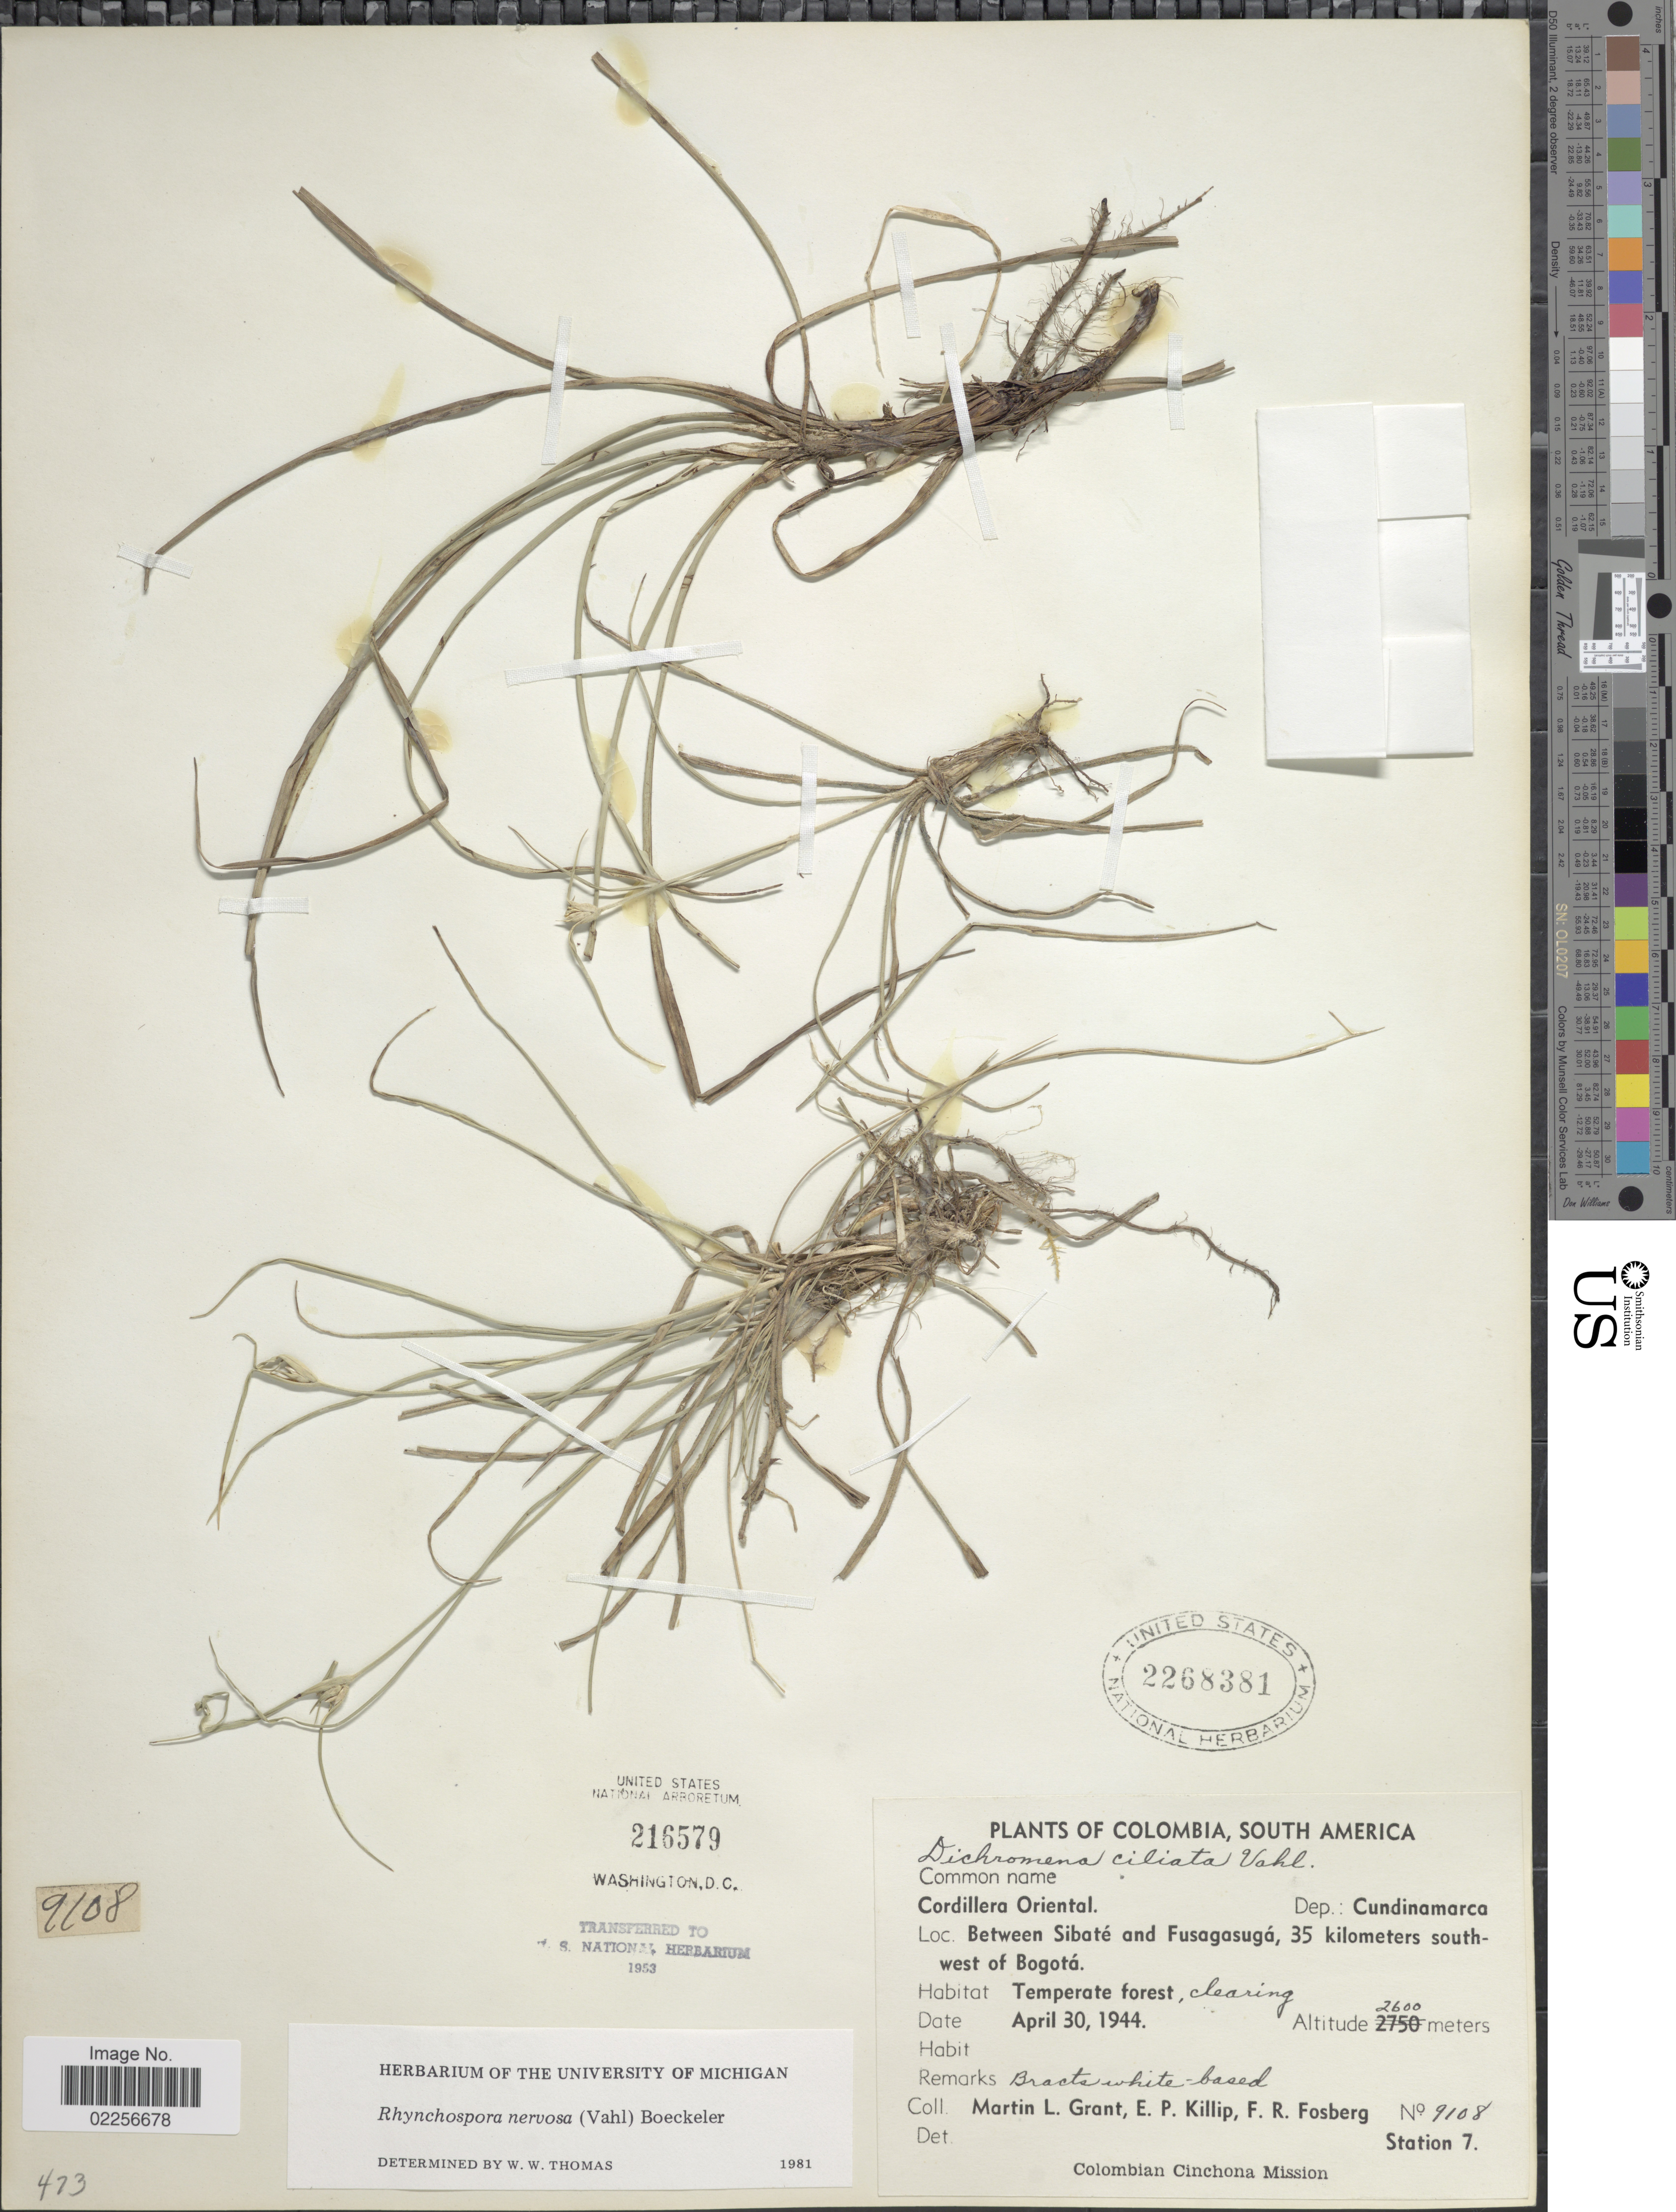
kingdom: Plantae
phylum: Tracheophyta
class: Liliopsida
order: Poales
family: Cyperaceae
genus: Rhynchospora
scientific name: Rhynchospora nervosa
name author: (Vahl) Boeckeler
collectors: M. L. Grant, E. P. Killip & F. R. Fosberg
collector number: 9108/7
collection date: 1944-04-30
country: Colombia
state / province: Cundinamarca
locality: Cordillera Oriental, between Sibate and Fusagasuga, 35 kilometers southwest of Bogota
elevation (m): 2600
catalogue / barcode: US 2268381